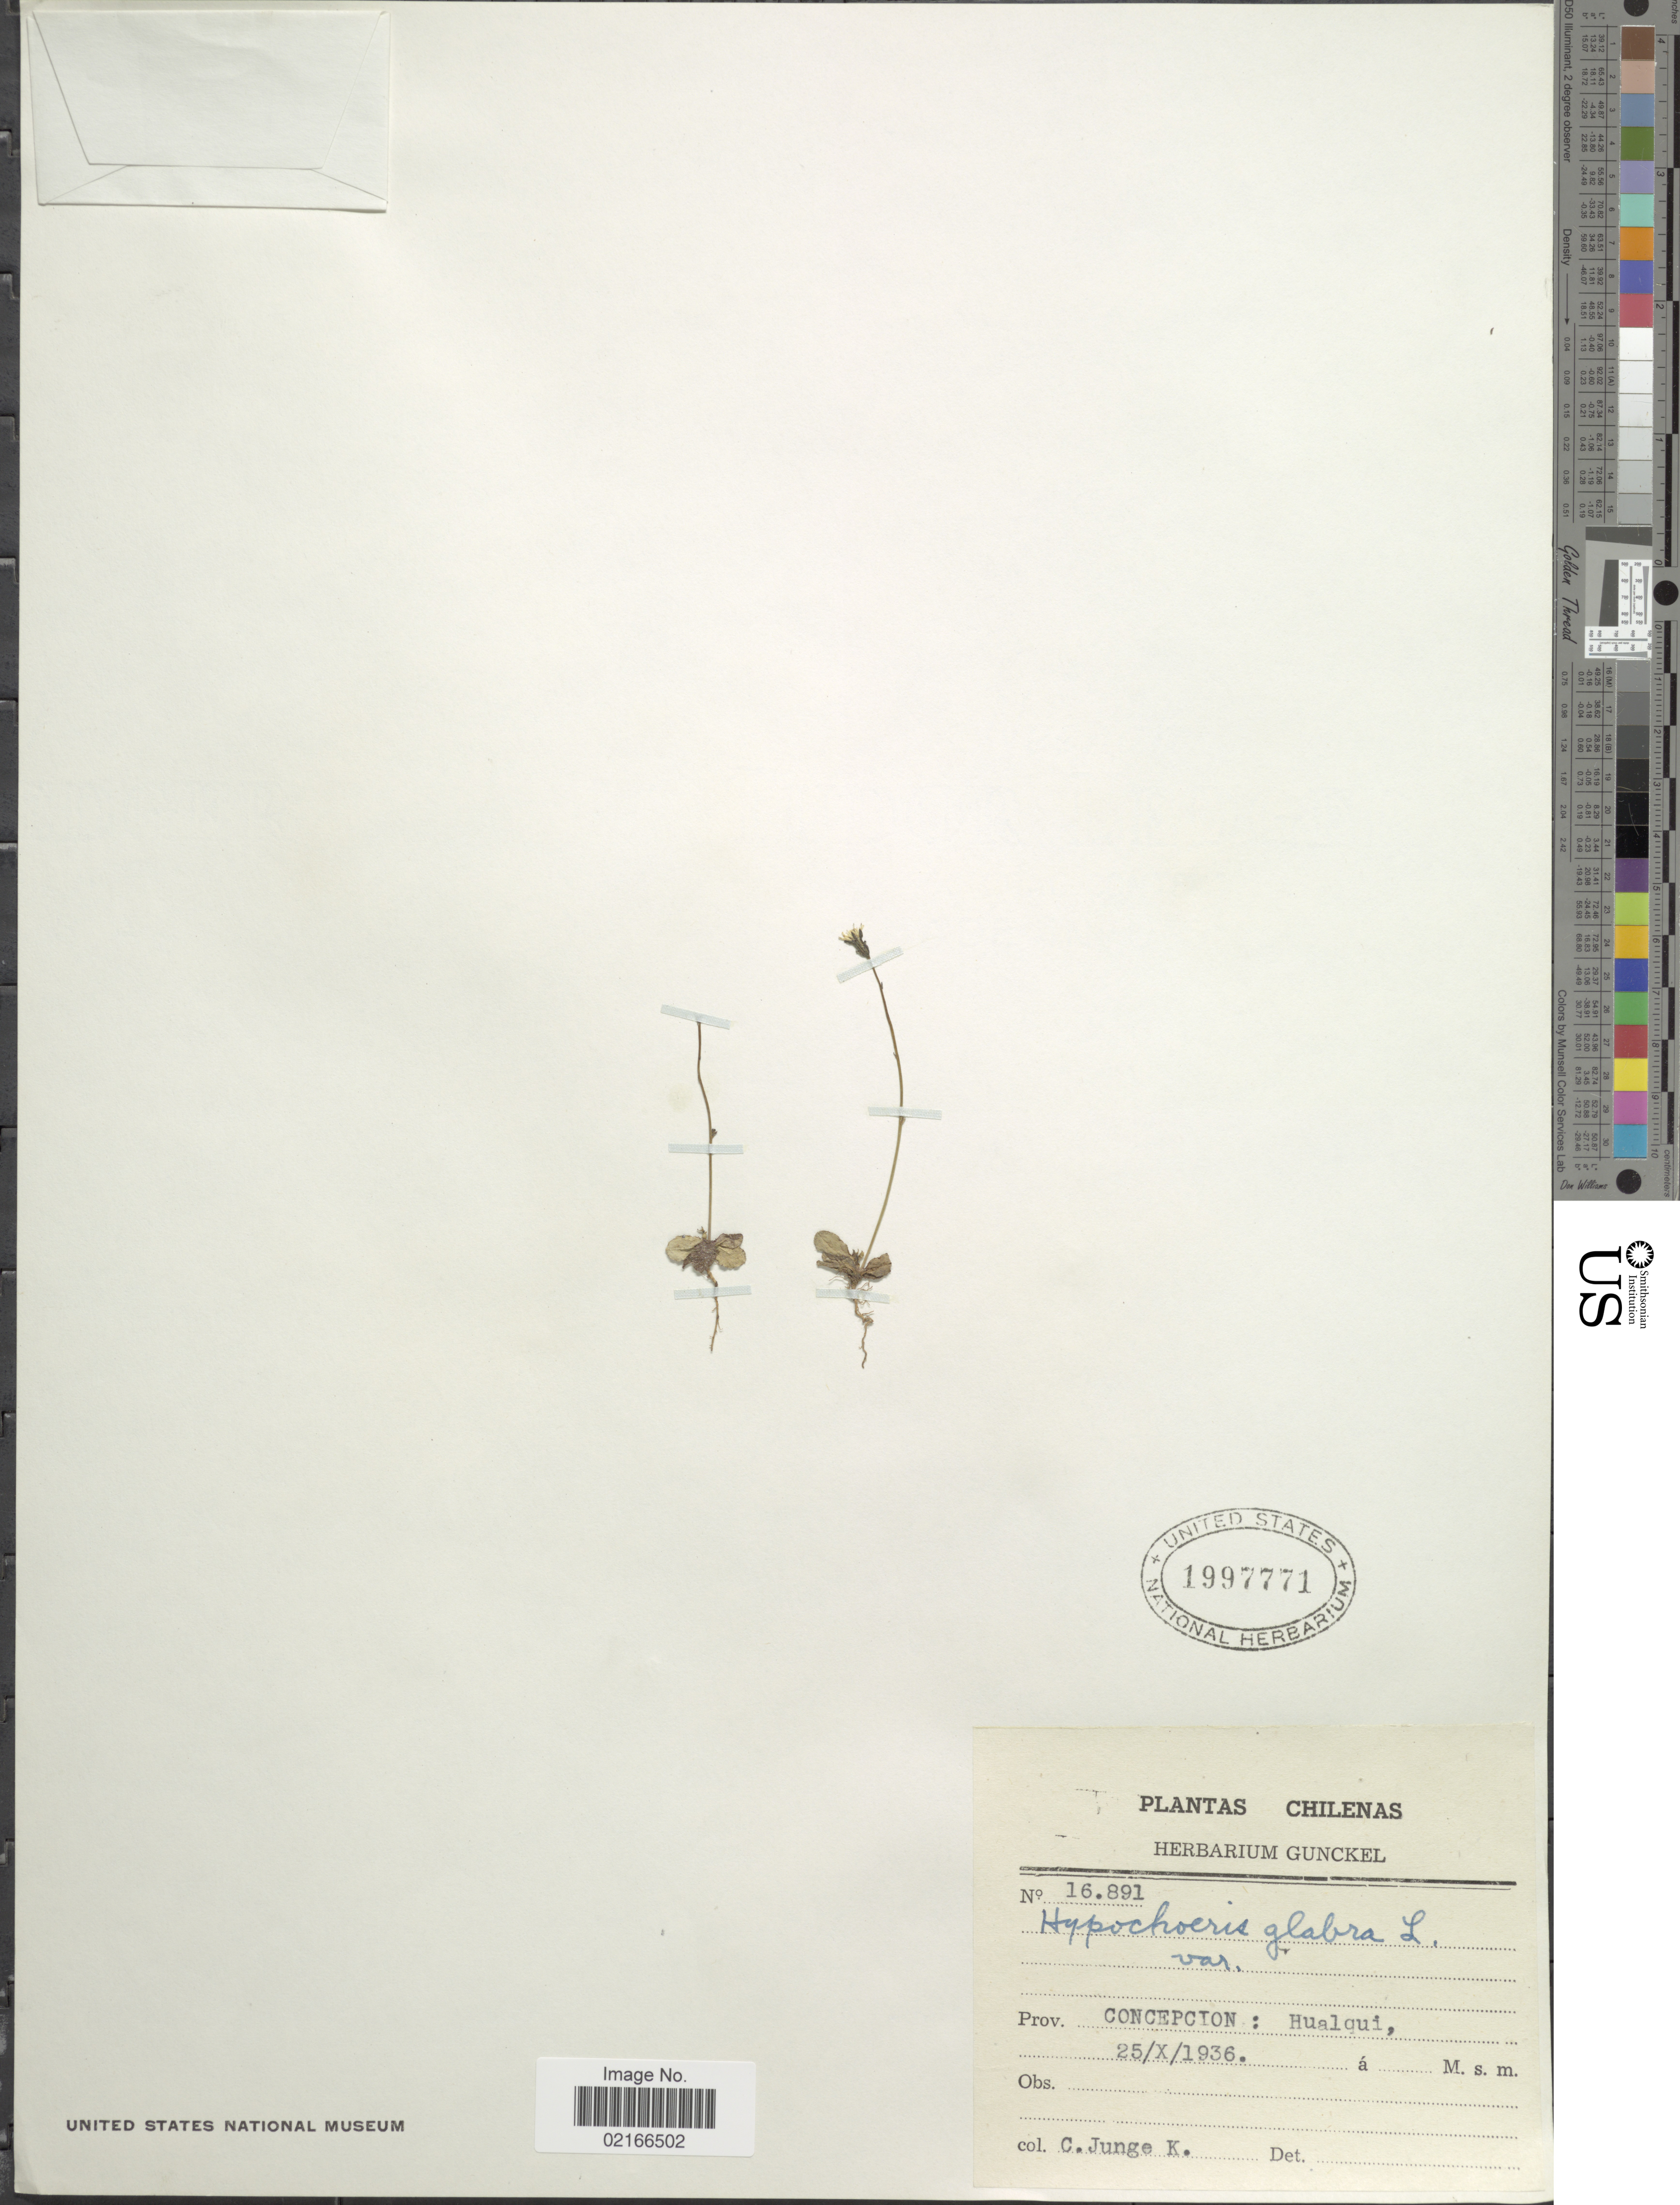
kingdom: Plantae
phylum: Tracheophyta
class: Magnoliopsida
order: Asterales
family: Asteraceae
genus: Hypochaeris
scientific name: Hypochaeris glabra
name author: L.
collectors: C. Junge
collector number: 16891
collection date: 1936-10-25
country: Chile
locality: Prov. Concepcion: Hualqui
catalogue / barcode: US 1997771